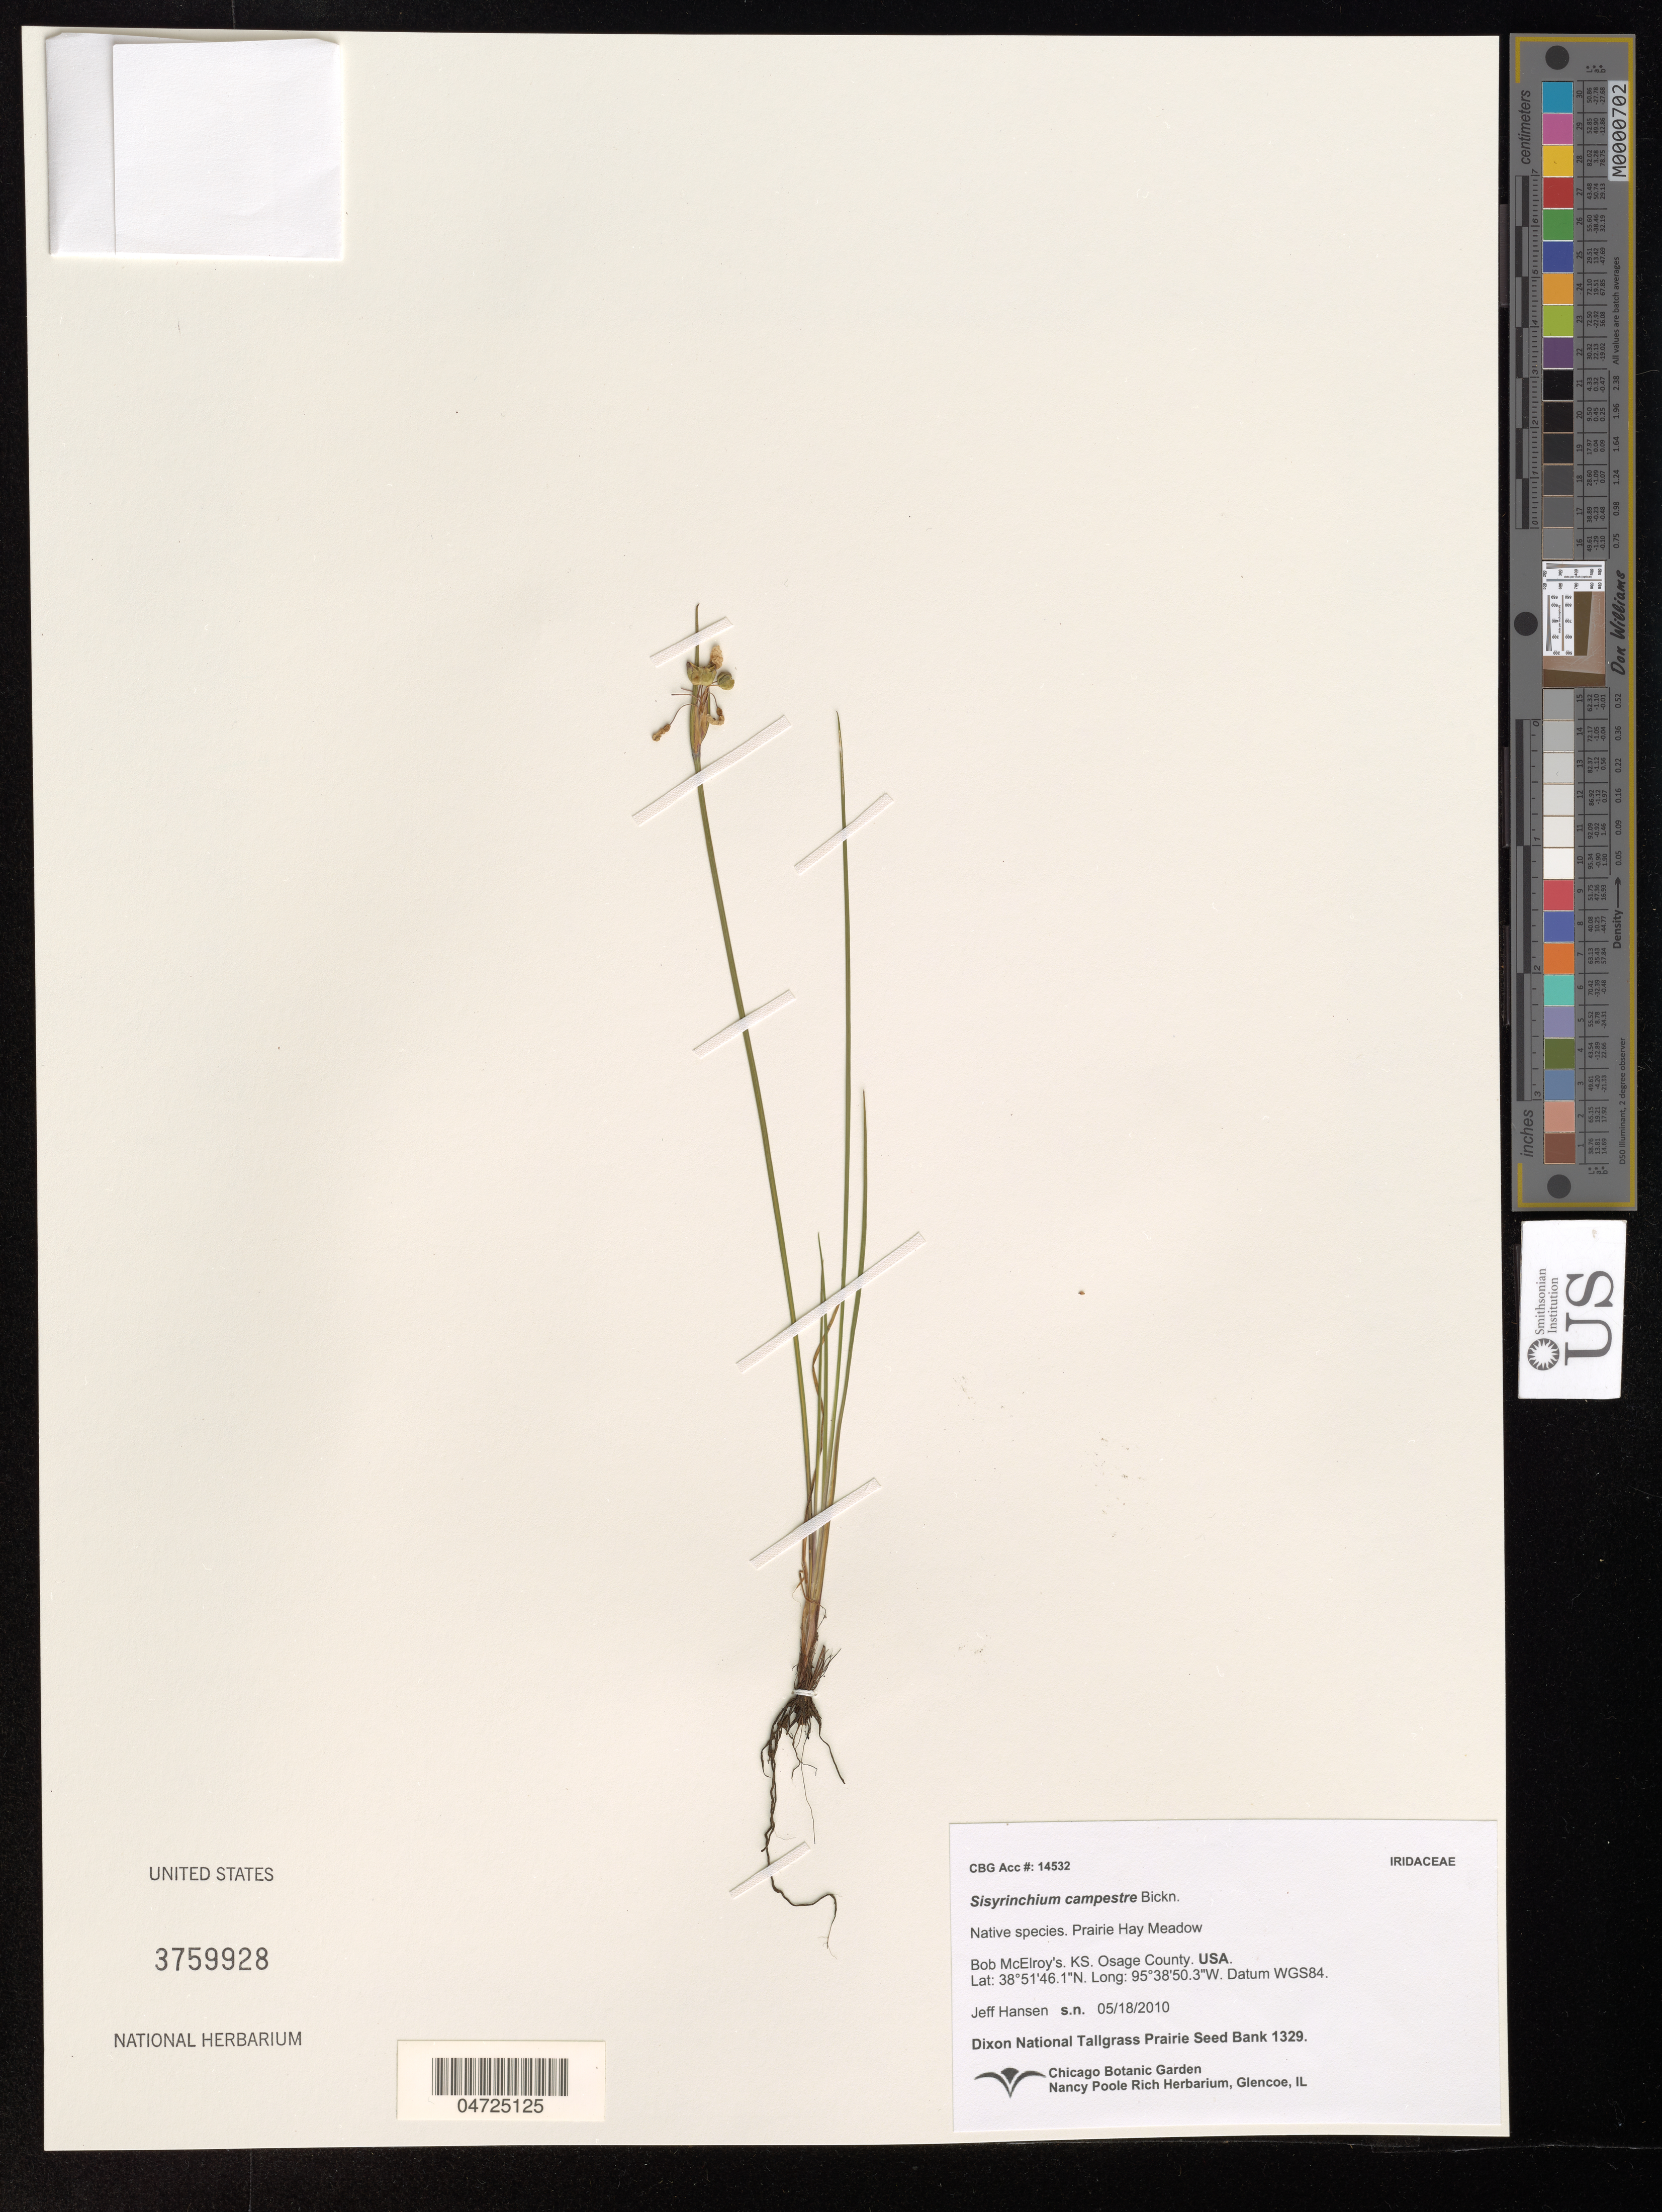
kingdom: Plantae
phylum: Tracheophyta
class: Liliopsida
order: Asparagales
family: Iridaceae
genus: Sisyrinchium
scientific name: Sisyrinchium campestre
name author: E.P. Bicknell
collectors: J. Hansen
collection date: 2010-05-18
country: United States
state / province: Kansas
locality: Bob McElroy's, Osage County. Datum WGS84.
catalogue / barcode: US 3759928